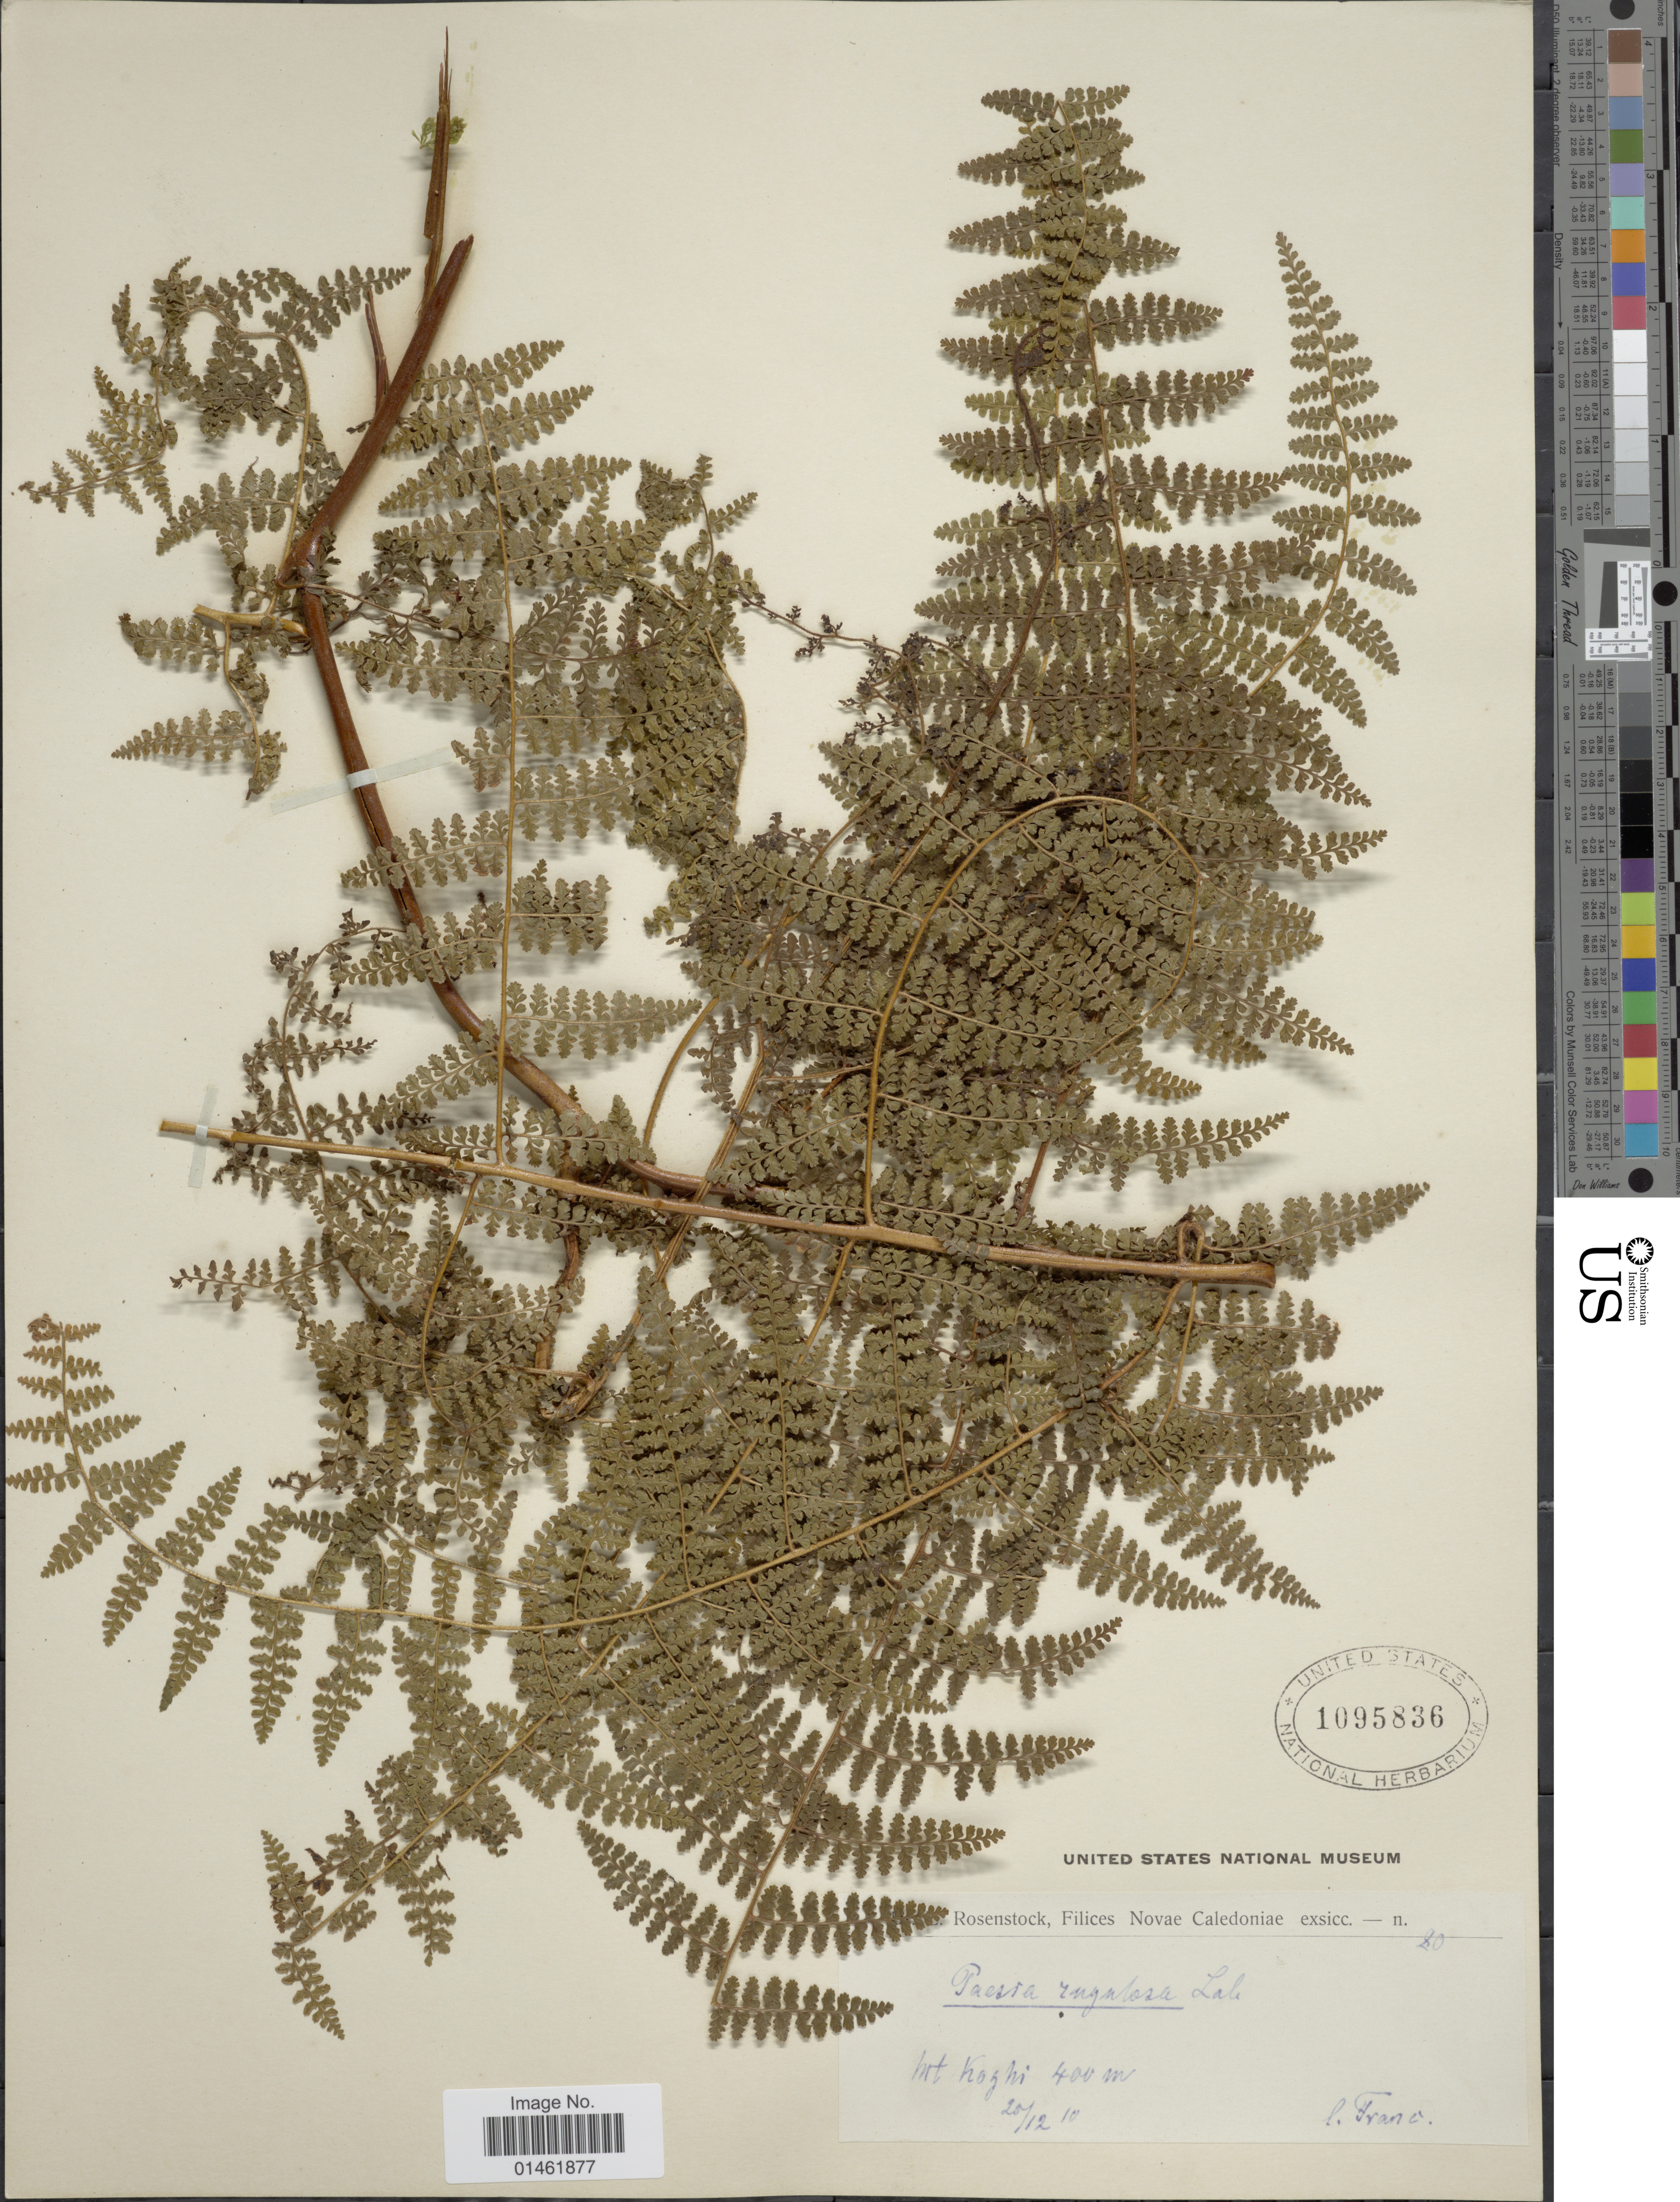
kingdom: Plantae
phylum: Tracheophyta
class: Polypodiopsida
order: Polypodiales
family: Dennstaedtiaceae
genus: Paesia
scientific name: Paesia rugosula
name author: (Labill.) Kuhn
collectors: Franc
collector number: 20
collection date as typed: Transcribed d/m/y: 20/12/10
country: New Caledonia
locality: Novae Caledoniae, Mt Koghi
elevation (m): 400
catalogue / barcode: US 1095836